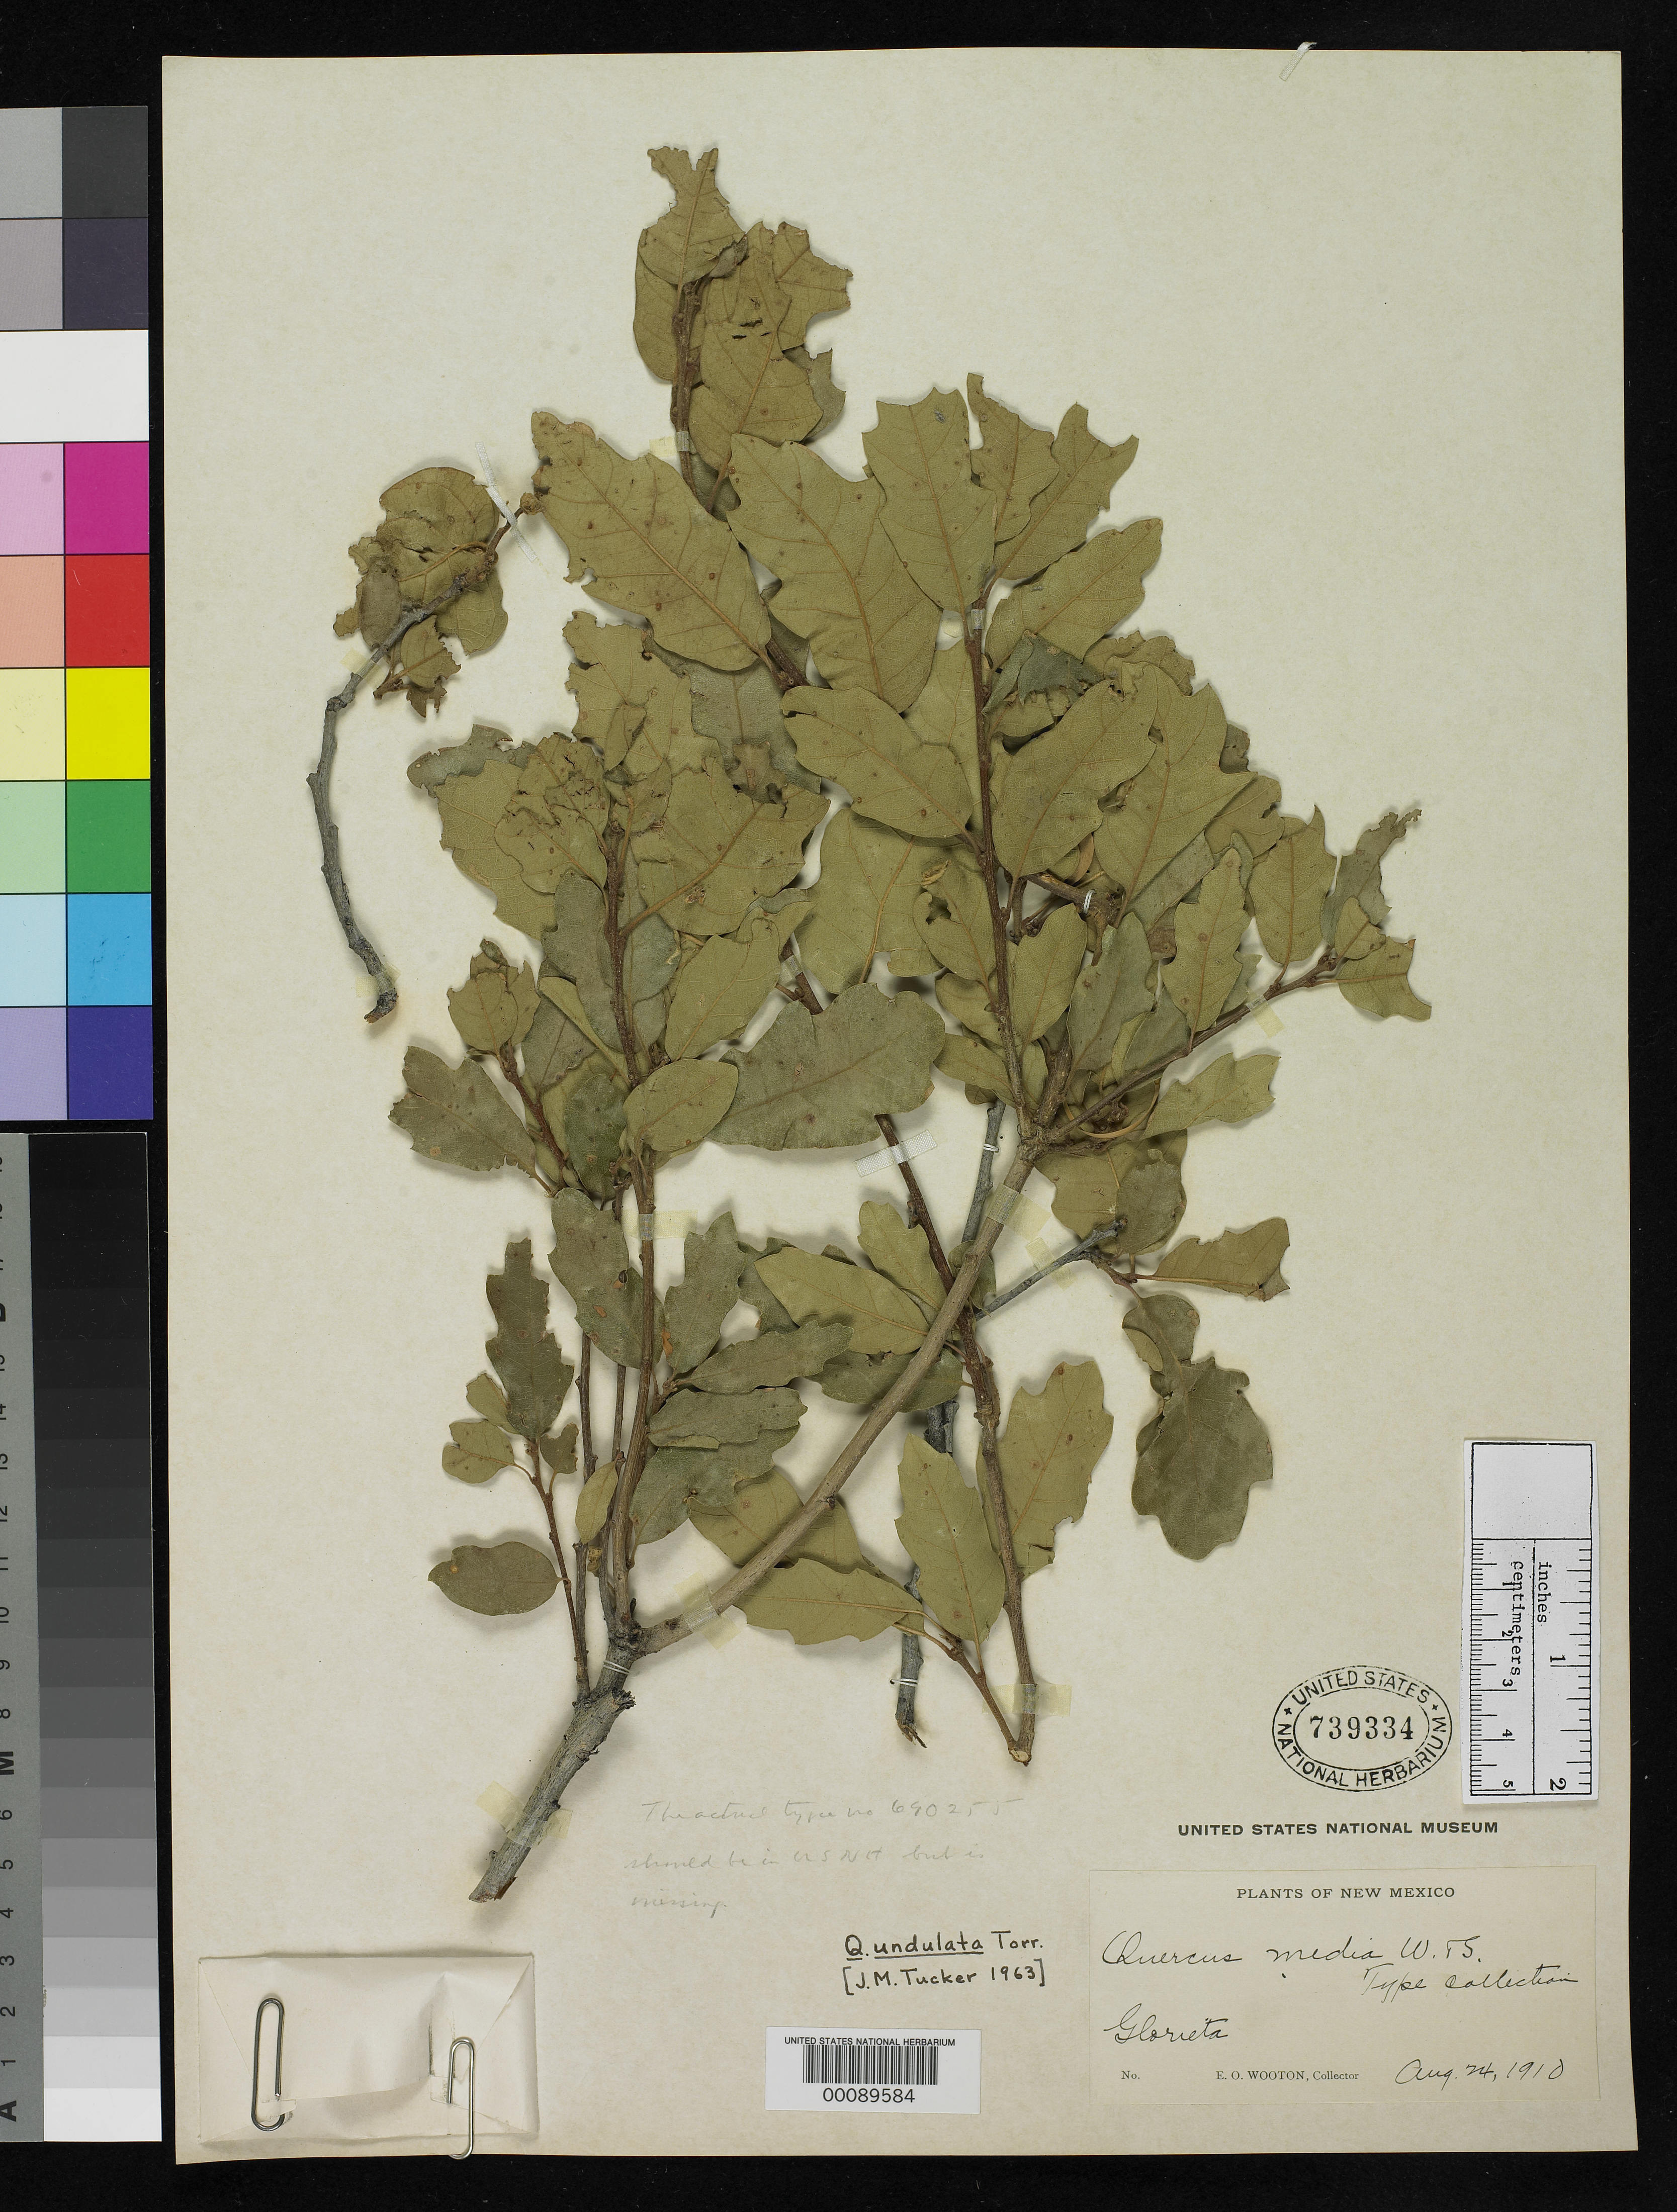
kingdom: Plantae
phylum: Tracheophyta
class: Magnoliopsida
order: Fagales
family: Fagaceae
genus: Quercus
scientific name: Quercus media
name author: Wooton & Standl.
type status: Isotype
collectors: E. O. Wooton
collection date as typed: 24 Aug 1910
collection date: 1910-08-24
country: United States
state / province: New Mexico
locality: Glorita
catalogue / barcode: US 739334